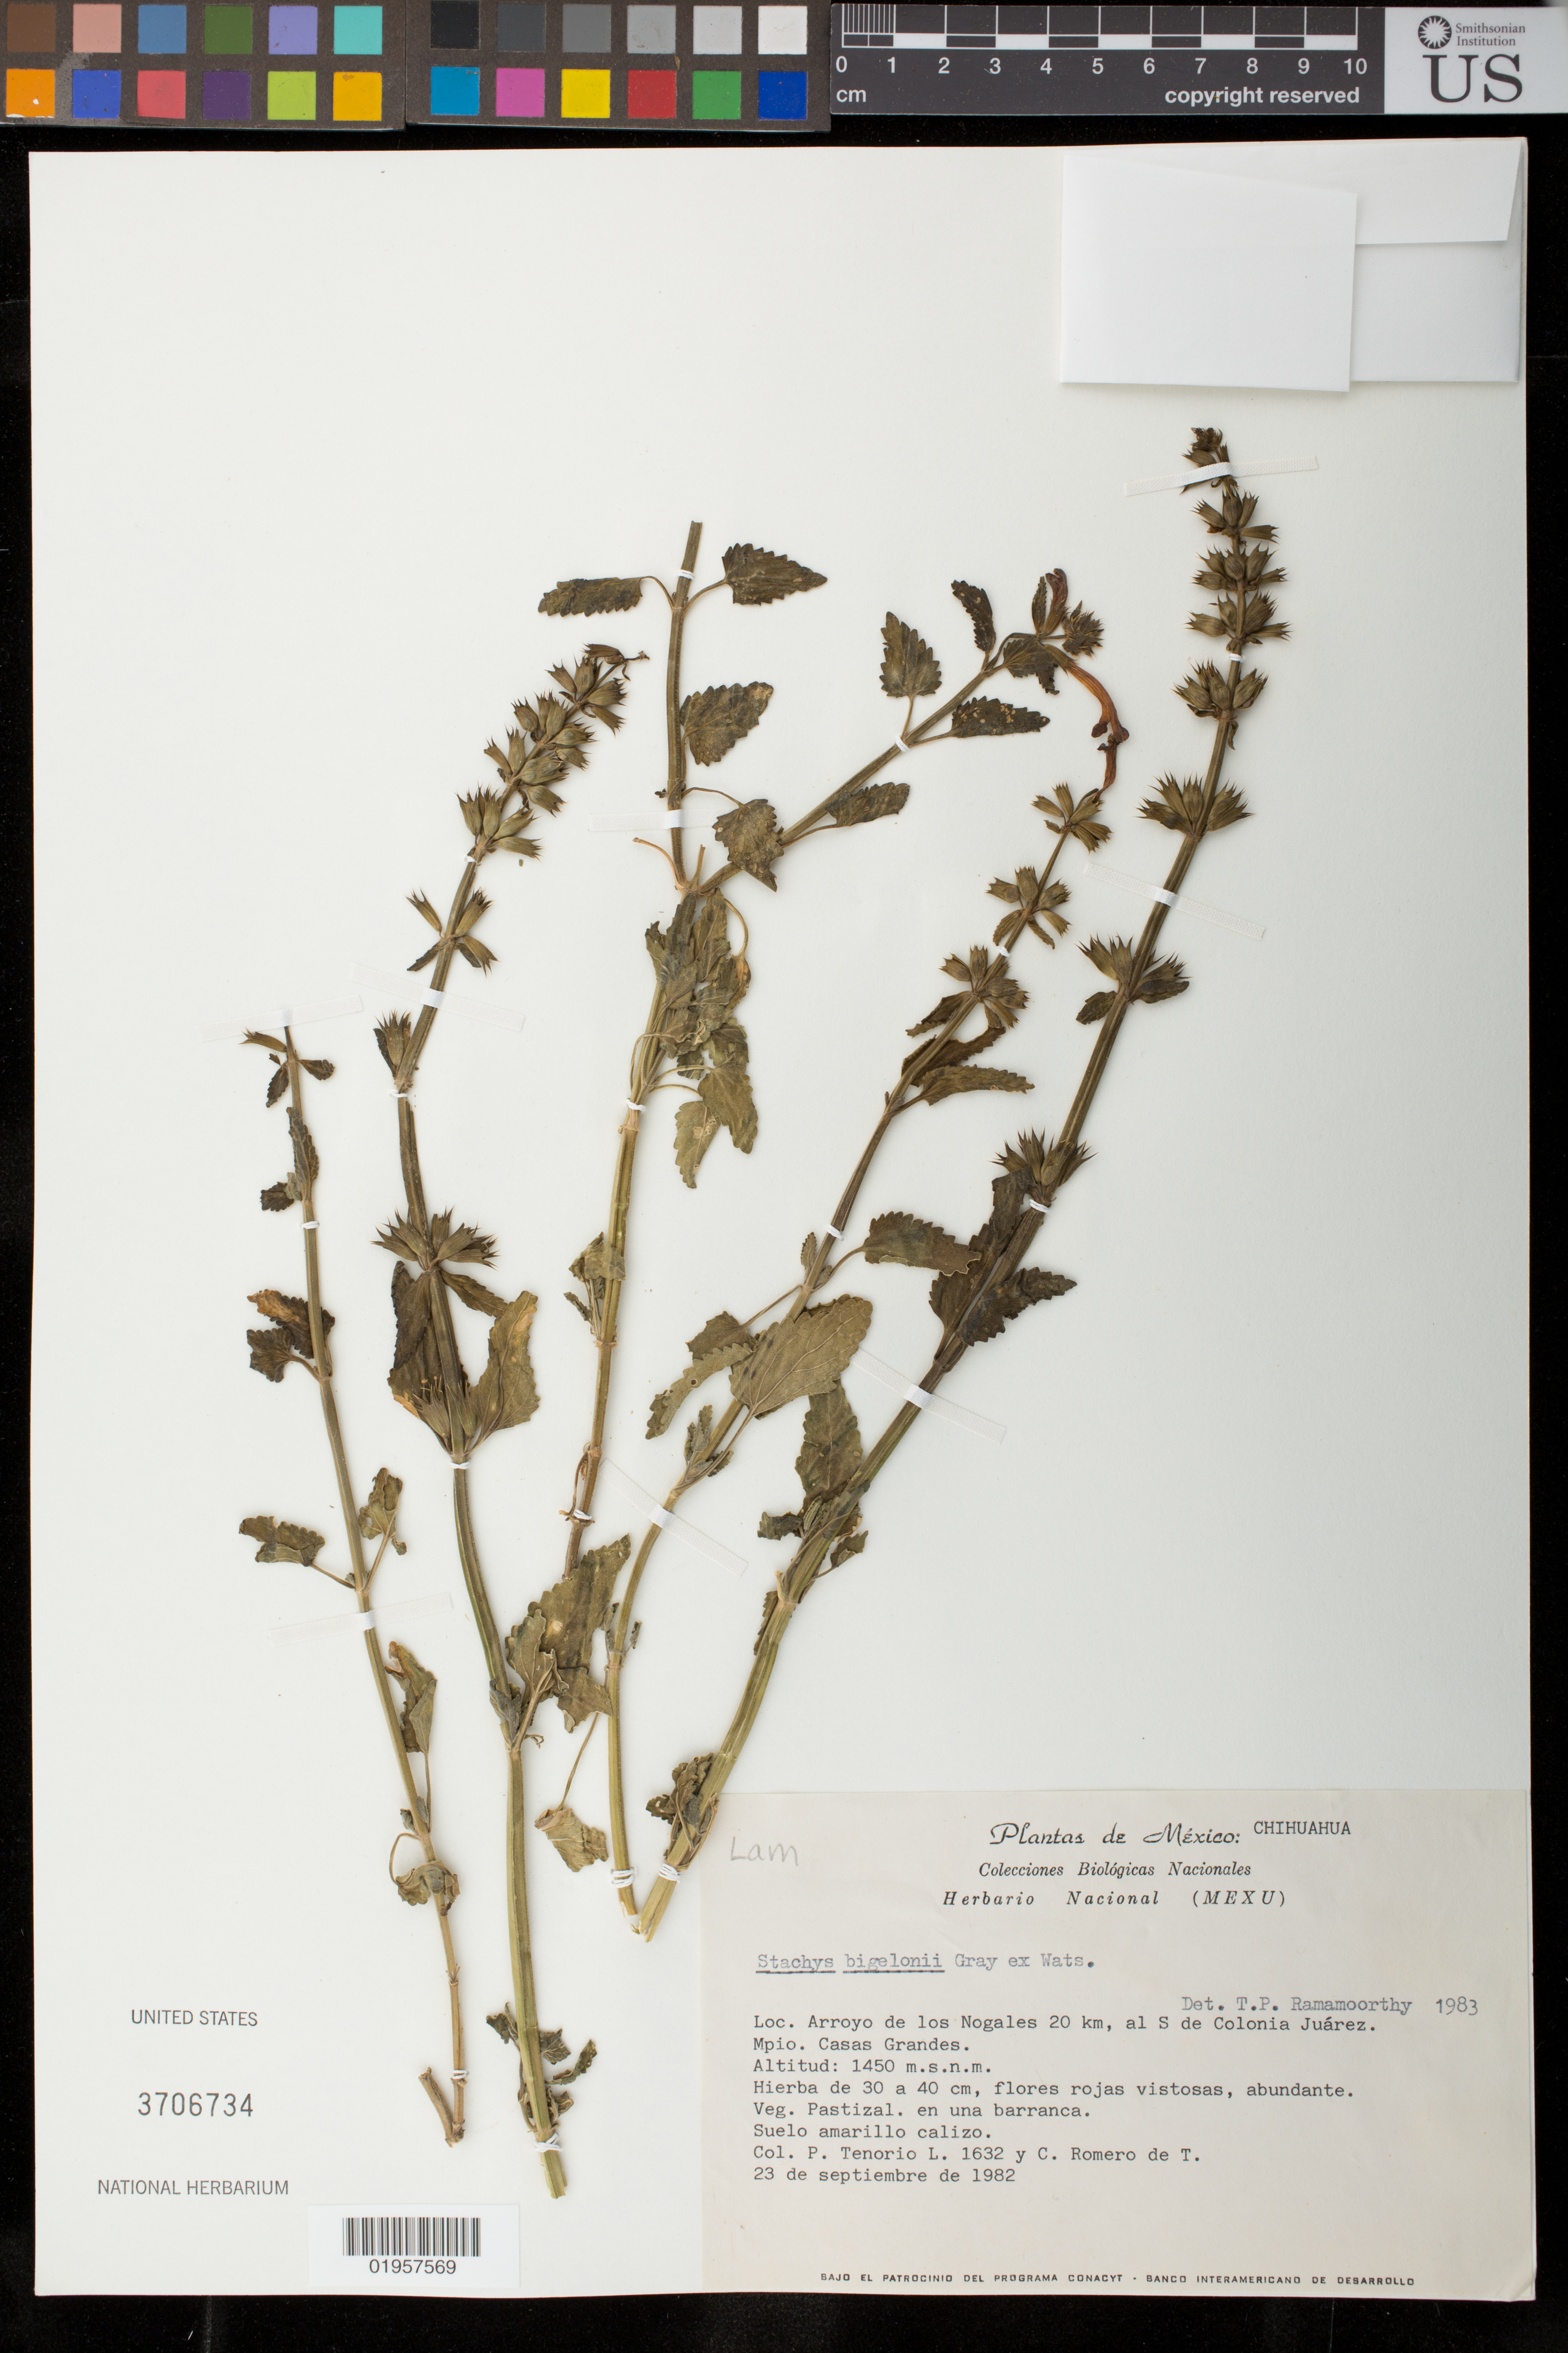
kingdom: Plantae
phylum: Tracheophyta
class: Magnoliopsida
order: Lamiales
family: Lamiaceae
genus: Stachys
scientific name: Stachys bigelovii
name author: A. Gray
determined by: Ramamoorthy, T. P.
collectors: P. Tenorio Lezama & C. Romero de T.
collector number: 1632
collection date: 1982-09-23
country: Mexico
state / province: Chihuahua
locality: Mpio. Casas Grandes; arroyo de los Nogales, 20 km al S de Colonia Juárez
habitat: Pastizal, en una barranca; abundante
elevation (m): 1450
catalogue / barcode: US 3706734